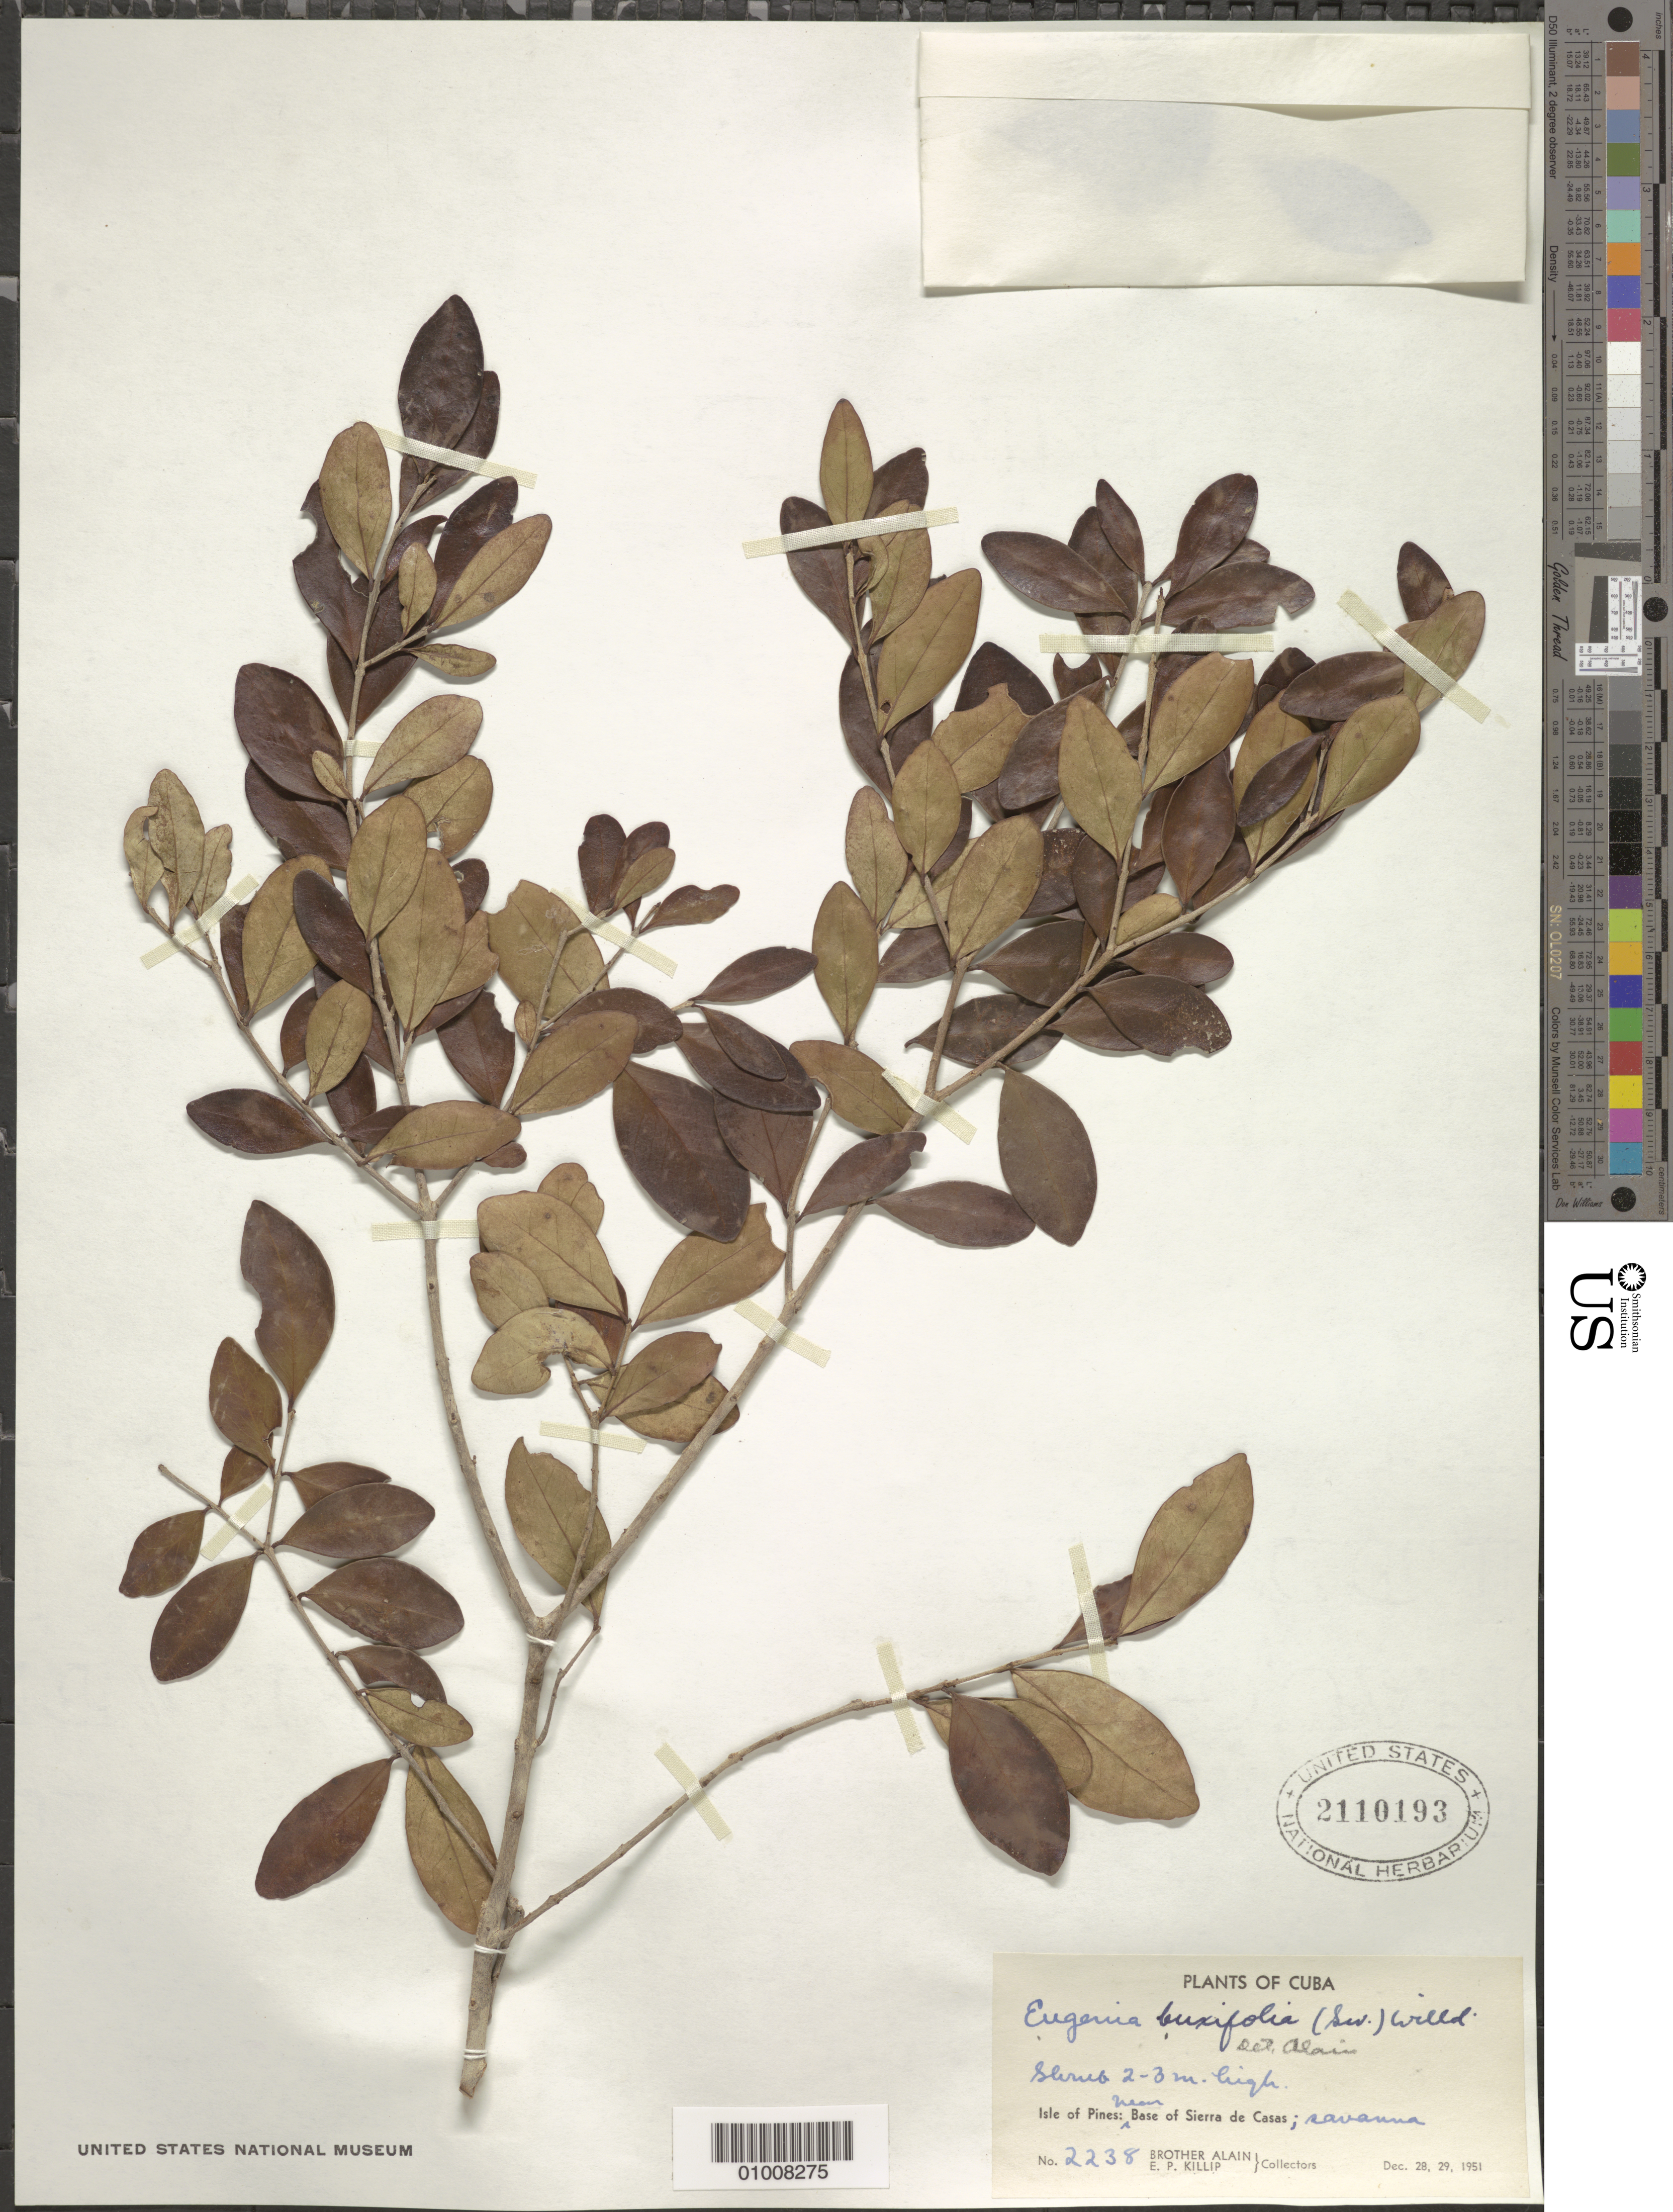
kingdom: Plantae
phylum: Tracheophyta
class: Magnoliopsida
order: Myrtales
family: Myrtaceae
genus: Eugenia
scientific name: Eugenia foetida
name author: Pers.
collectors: A. H. Liogier & E. P. Killip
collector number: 2238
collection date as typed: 28 Dec 1951 to 29 Dec 1951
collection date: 1951-12-28/1951-12-29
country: Cuba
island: Isla de la Juventud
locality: Isle of Pines, Near base of Sierra de Casas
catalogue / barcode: US 2110193